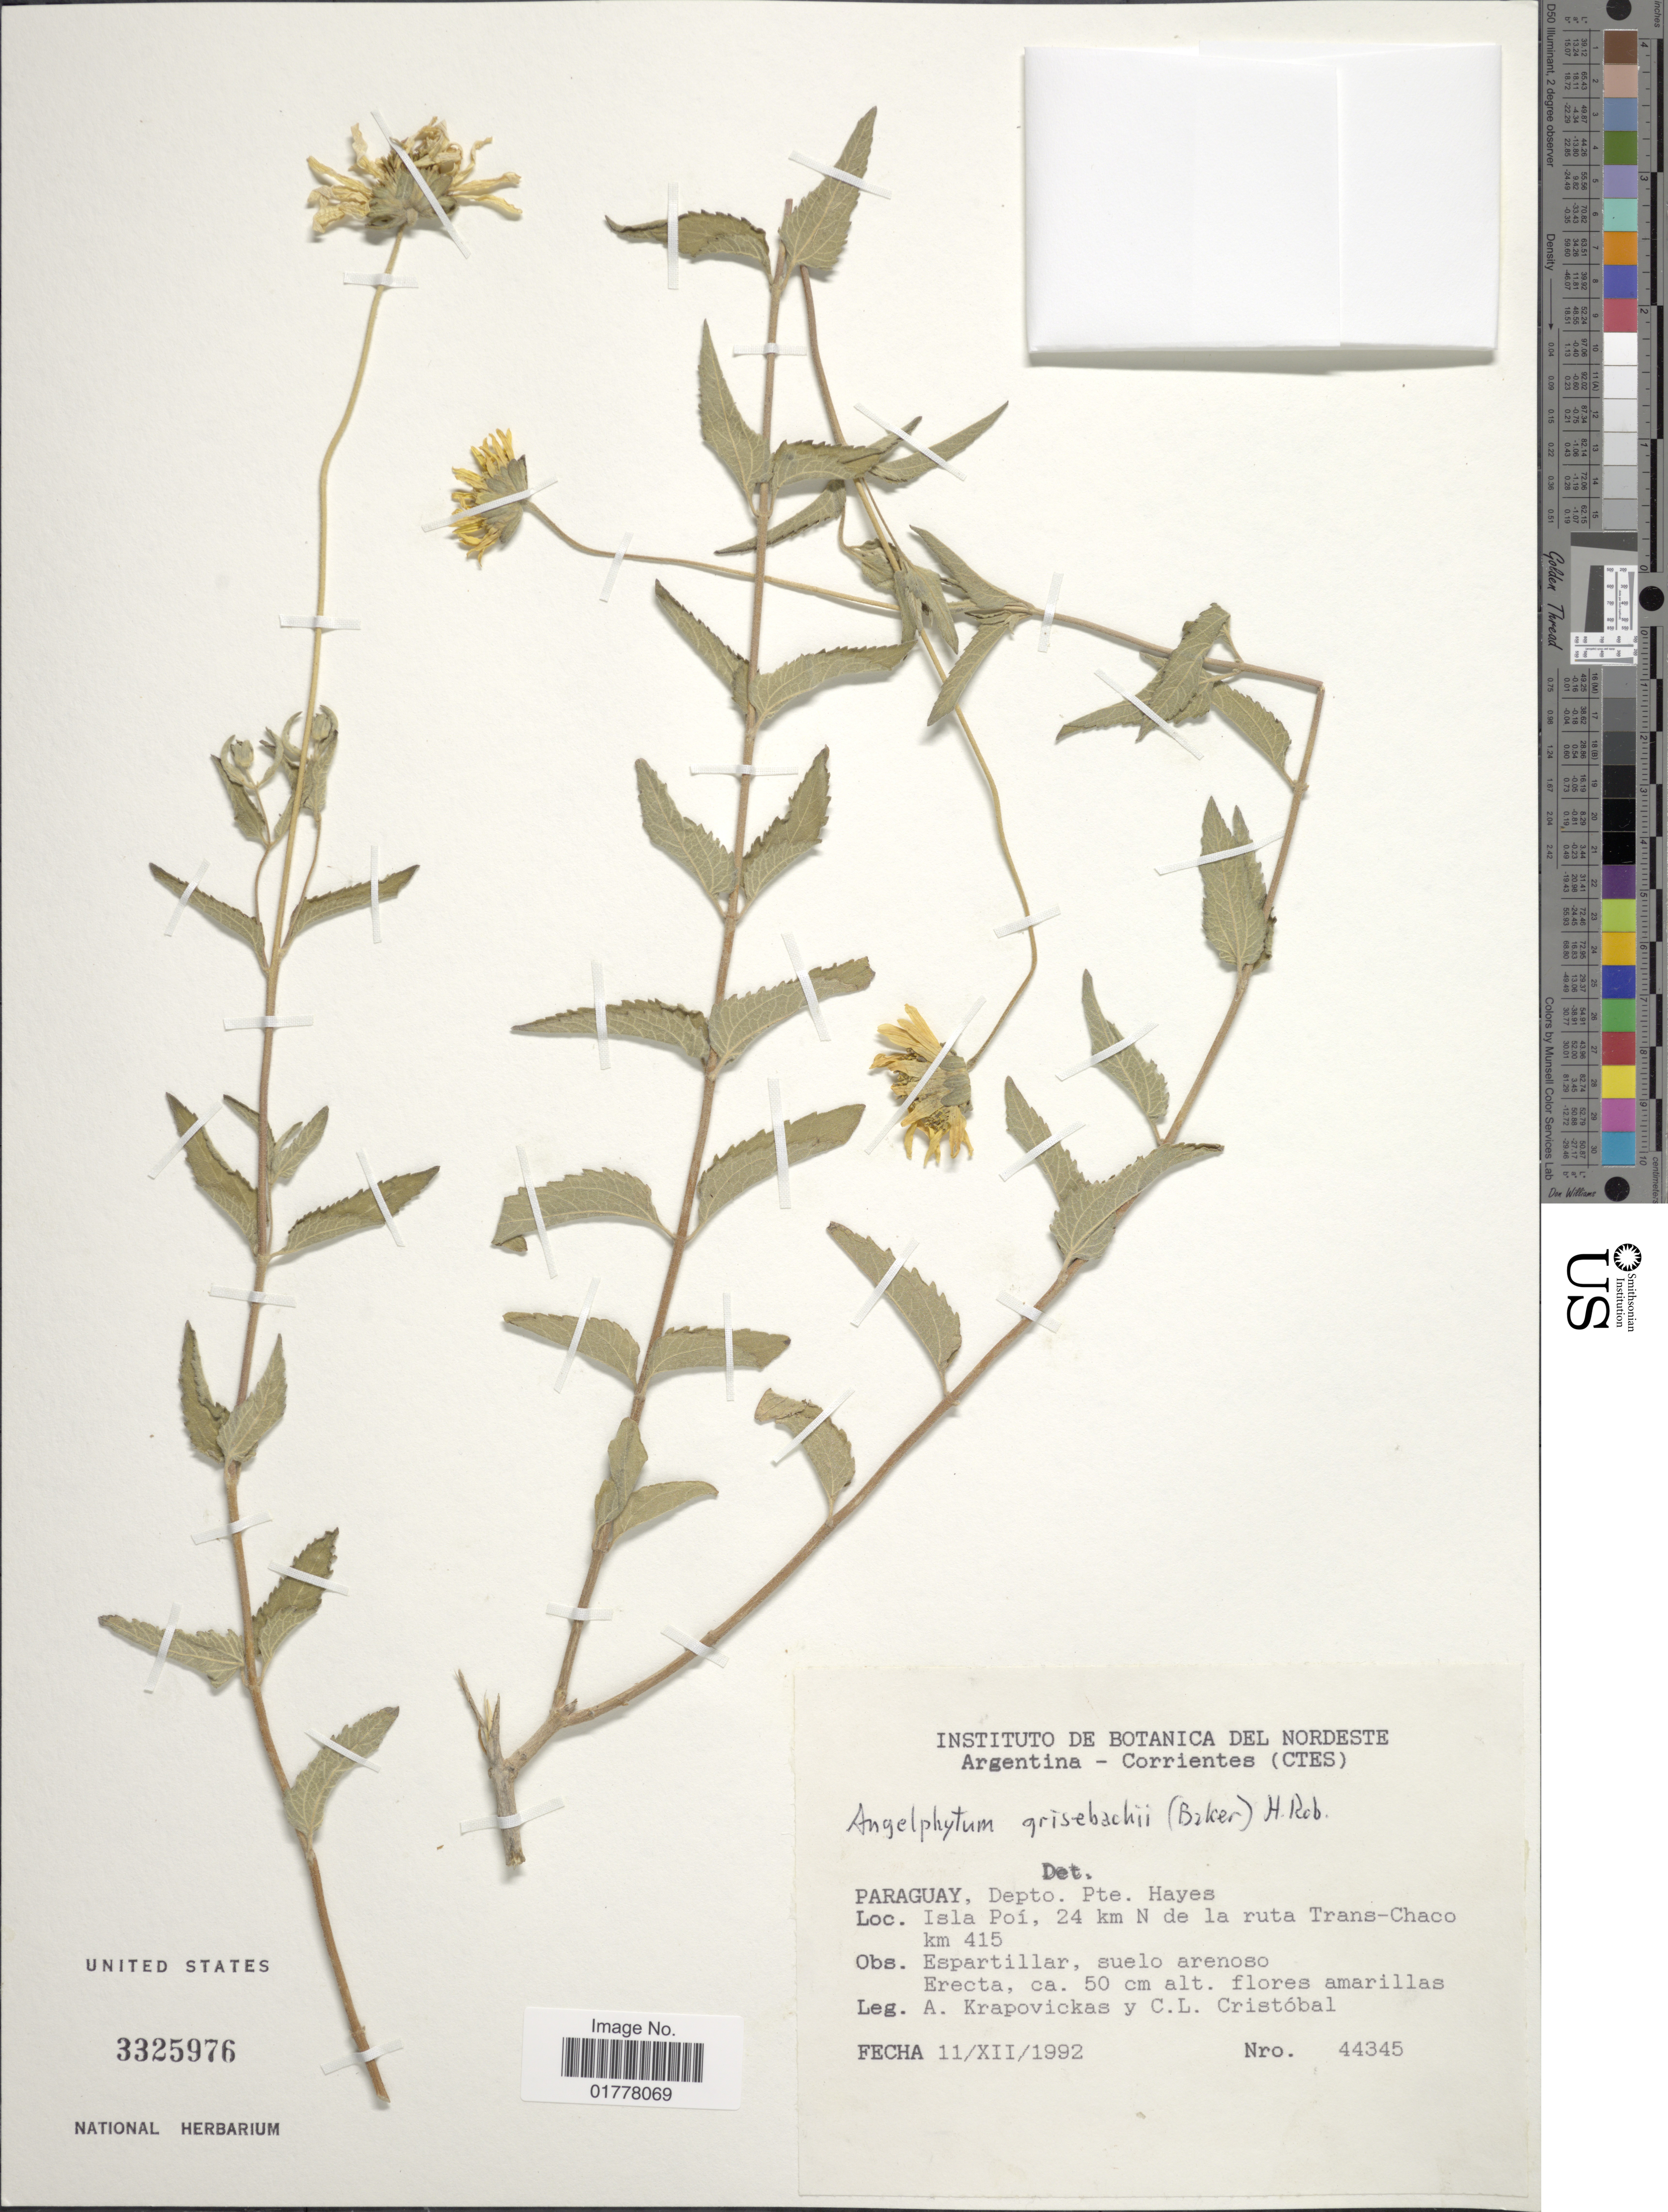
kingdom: Plantae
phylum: Tracheophyta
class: Magnoliopsida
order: Asterales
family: Asteraceae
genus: Angelphytum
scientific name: Angelphytum grisebachii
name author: Baker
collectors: A. Krapovickas & C. L. Cristóbal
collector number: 44345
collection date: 1992-12-11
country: Paraguay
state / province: Presidente Hayes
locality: Paraguay, Depto. Pte. Hayes. Isla Poí, 24 km N de la ruta Trans-Chaco km 415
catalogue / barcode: US 3325976